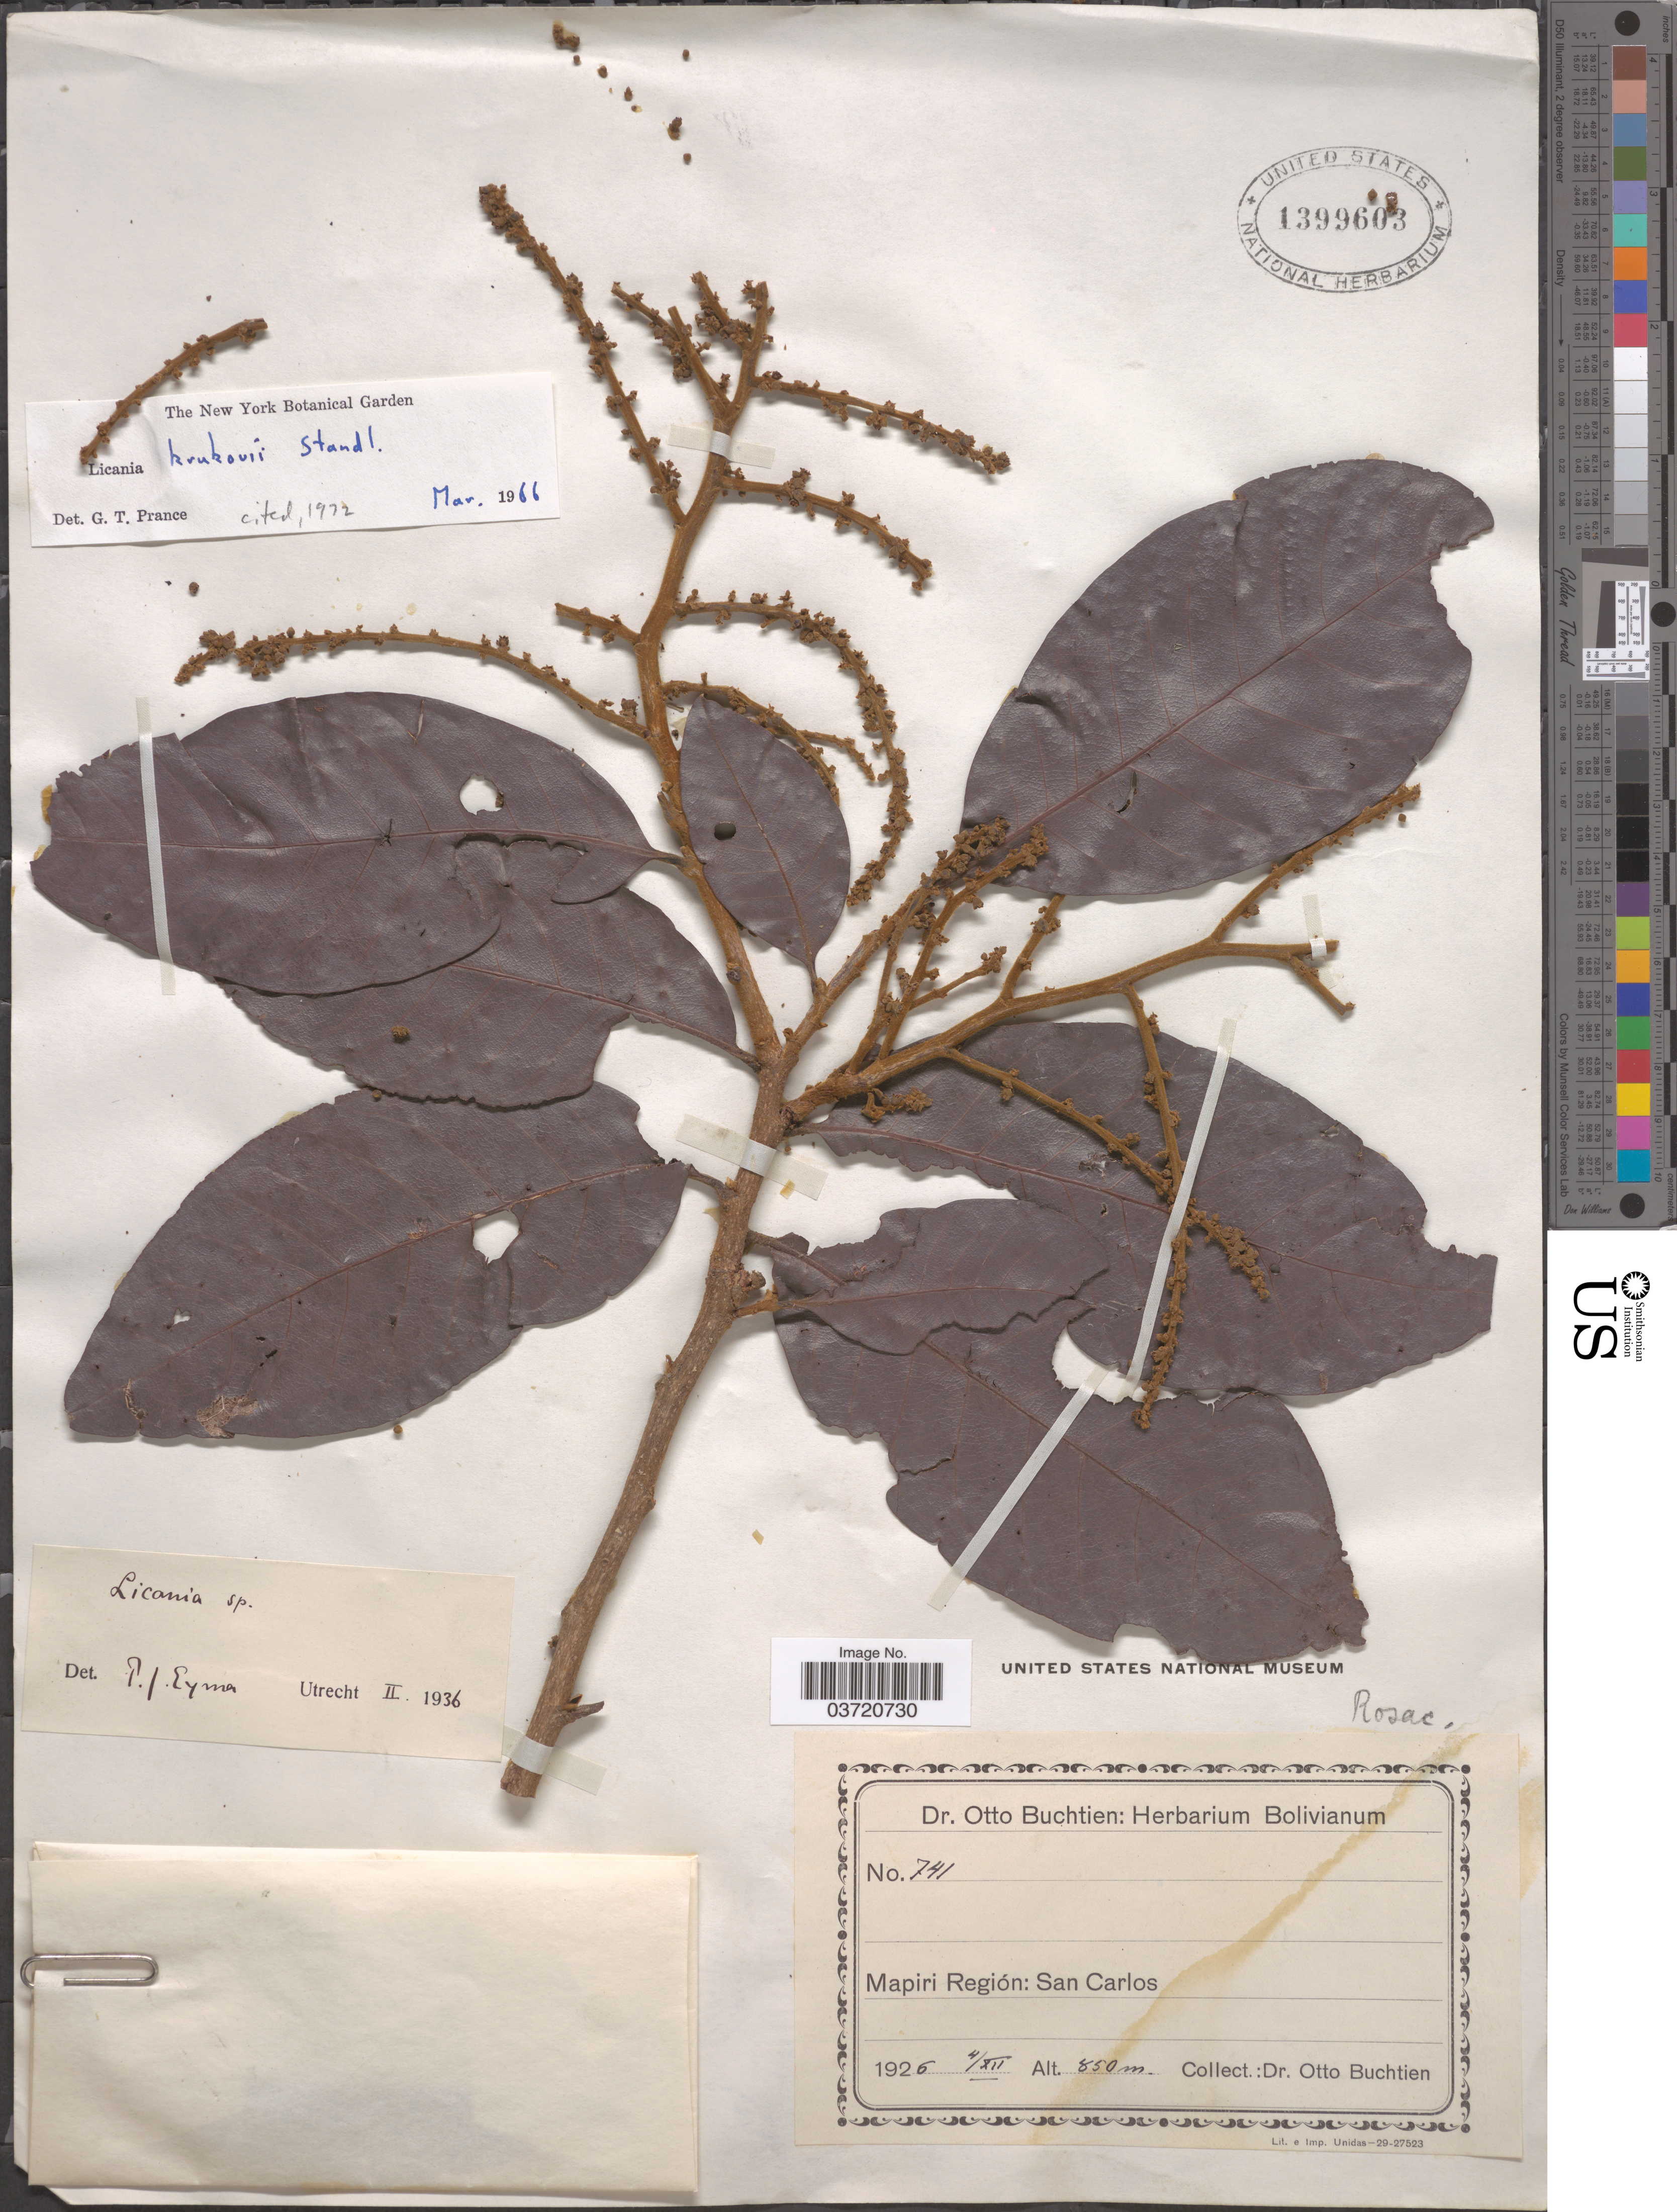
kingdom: Plantae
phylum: Tracheophyta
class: Magnoliopsida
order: Malpighiales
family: Chrysobalanaceae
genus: Hymenopus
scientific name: Hymenopus krukovii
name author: (Standl.) Sothers & Prance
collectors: O. Buchtien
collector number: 741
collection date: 1926-12-04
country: Bolivia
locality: Mapiri Región: San Carlos.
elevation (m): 850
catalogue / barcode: US 1399603